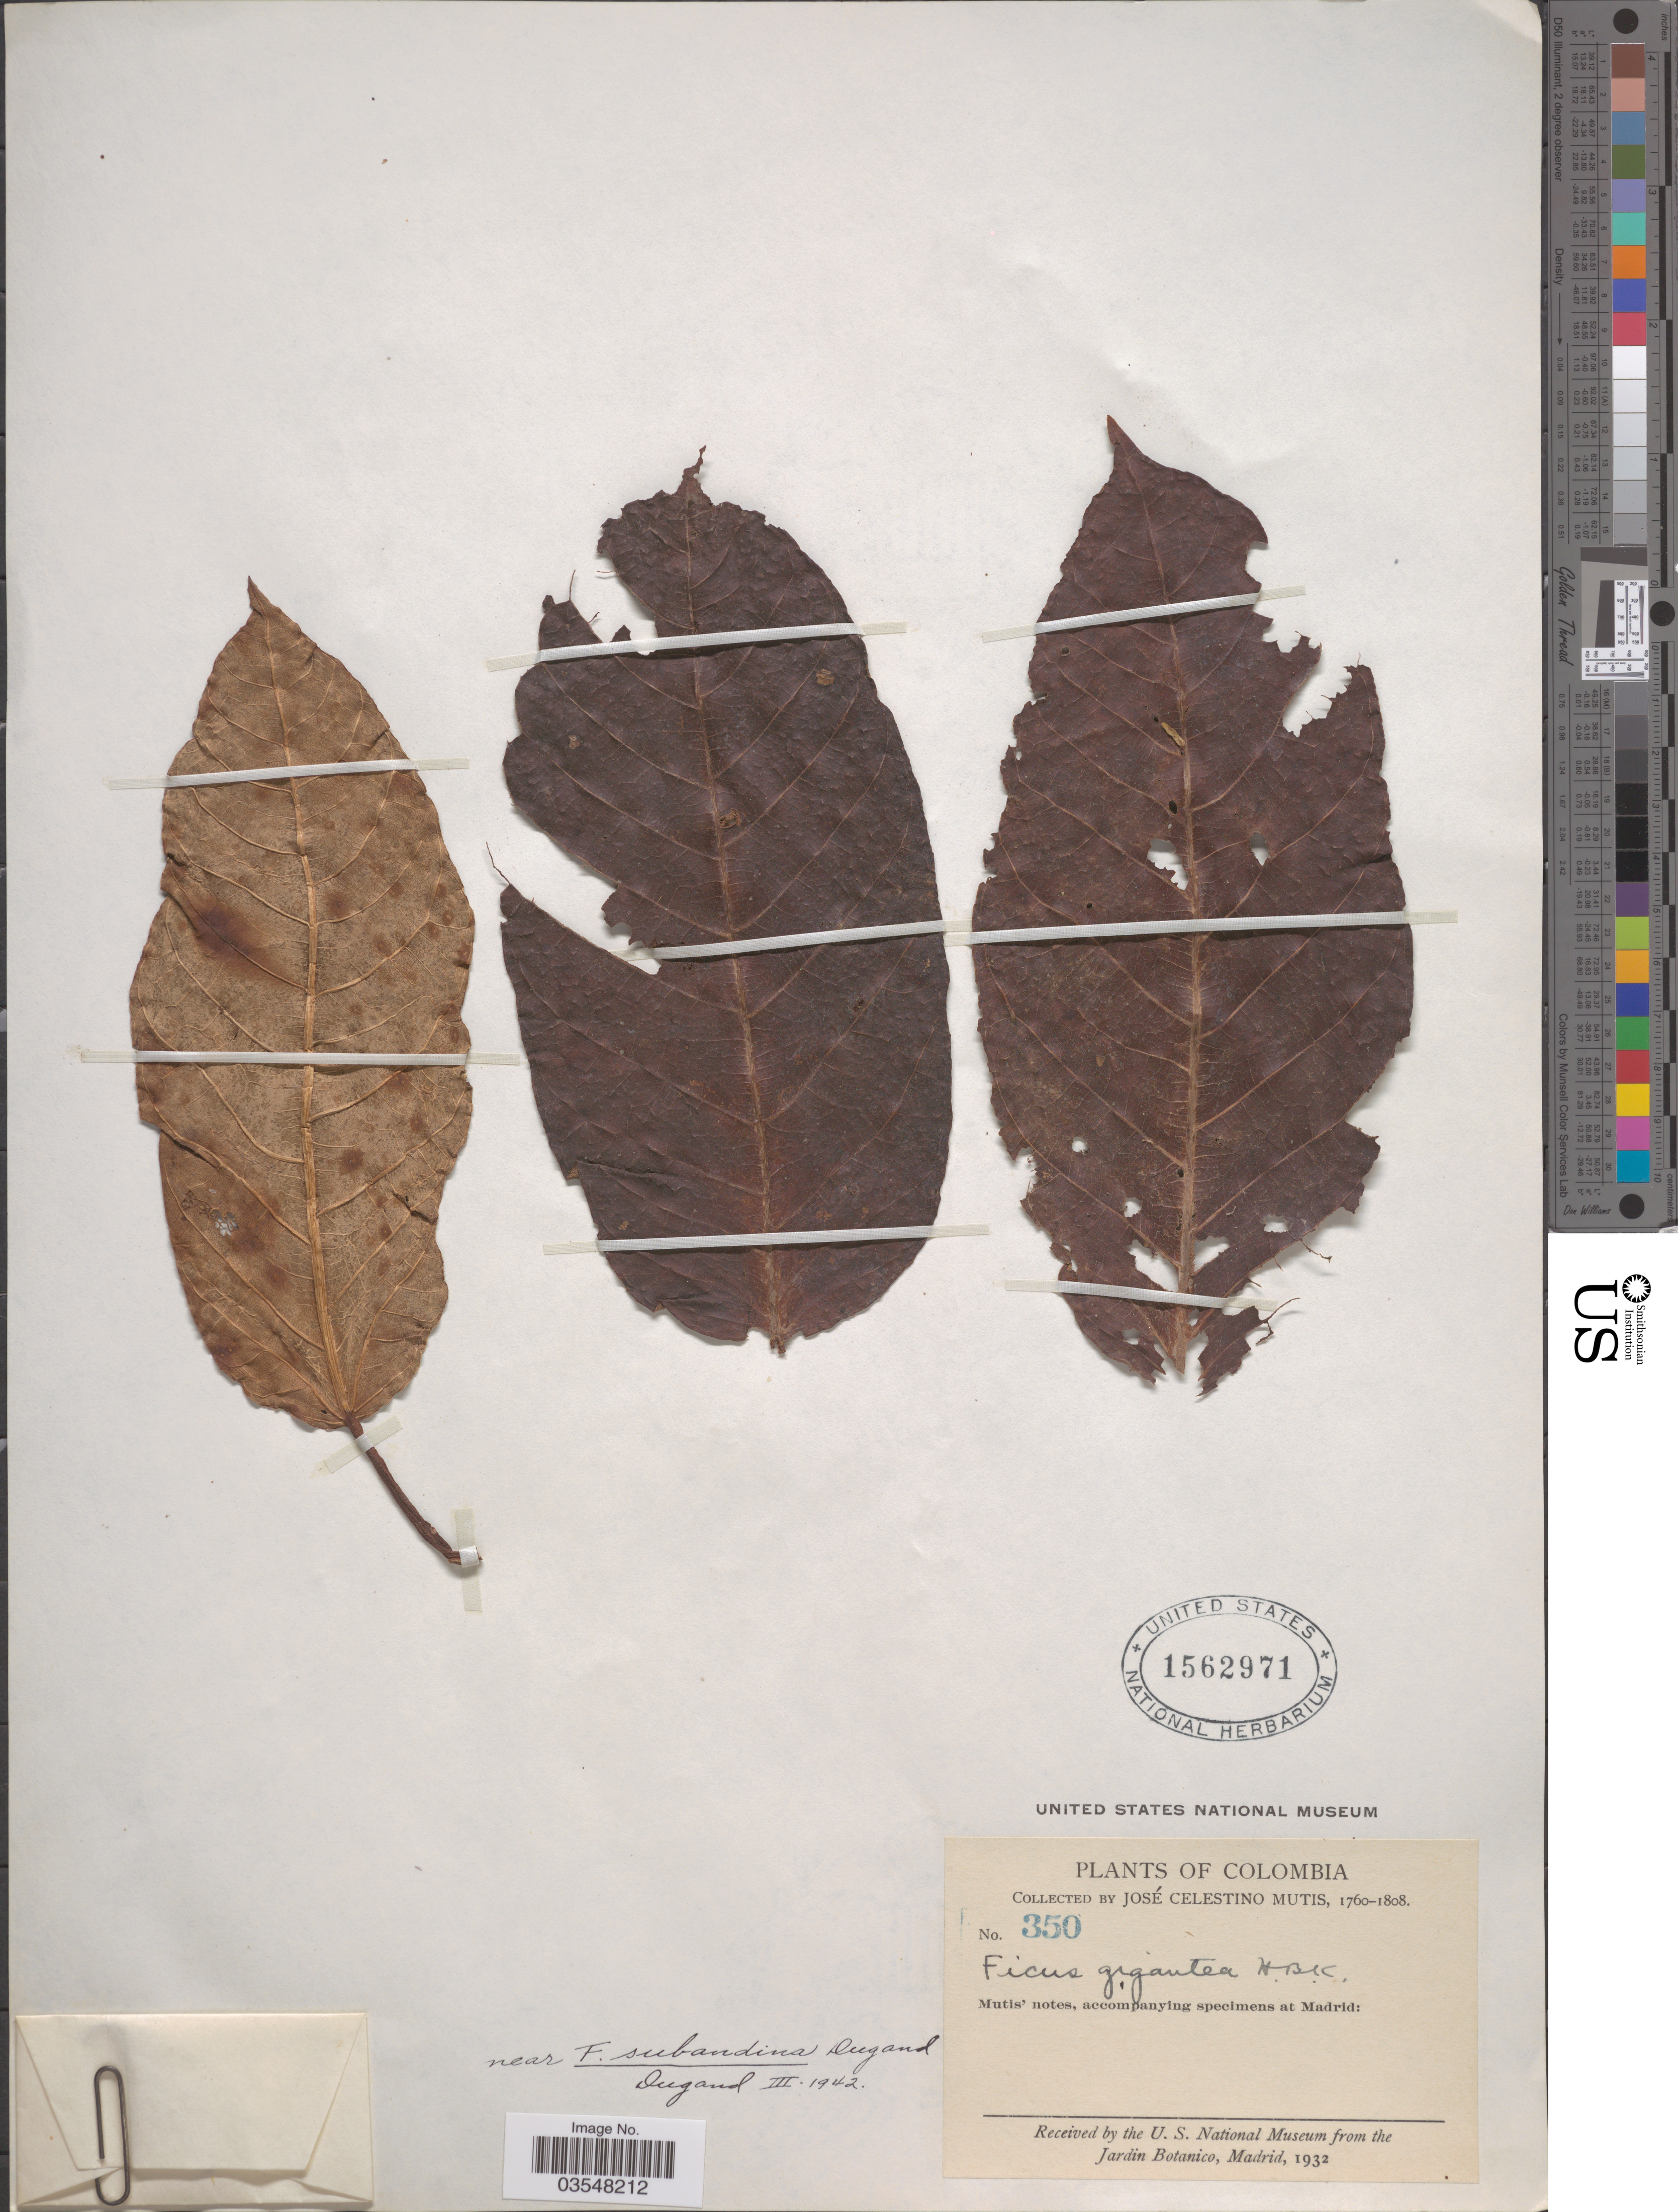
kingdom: Plantae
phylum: Tracheophyta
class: Magnoliopsida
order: Rosales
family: Moraceae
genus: Ficus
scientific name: Ficus citrifolia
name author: Mill.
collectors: J. C. B. Mutis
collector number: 350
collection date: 1760/1808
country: Colombia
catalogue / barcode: US 1562971